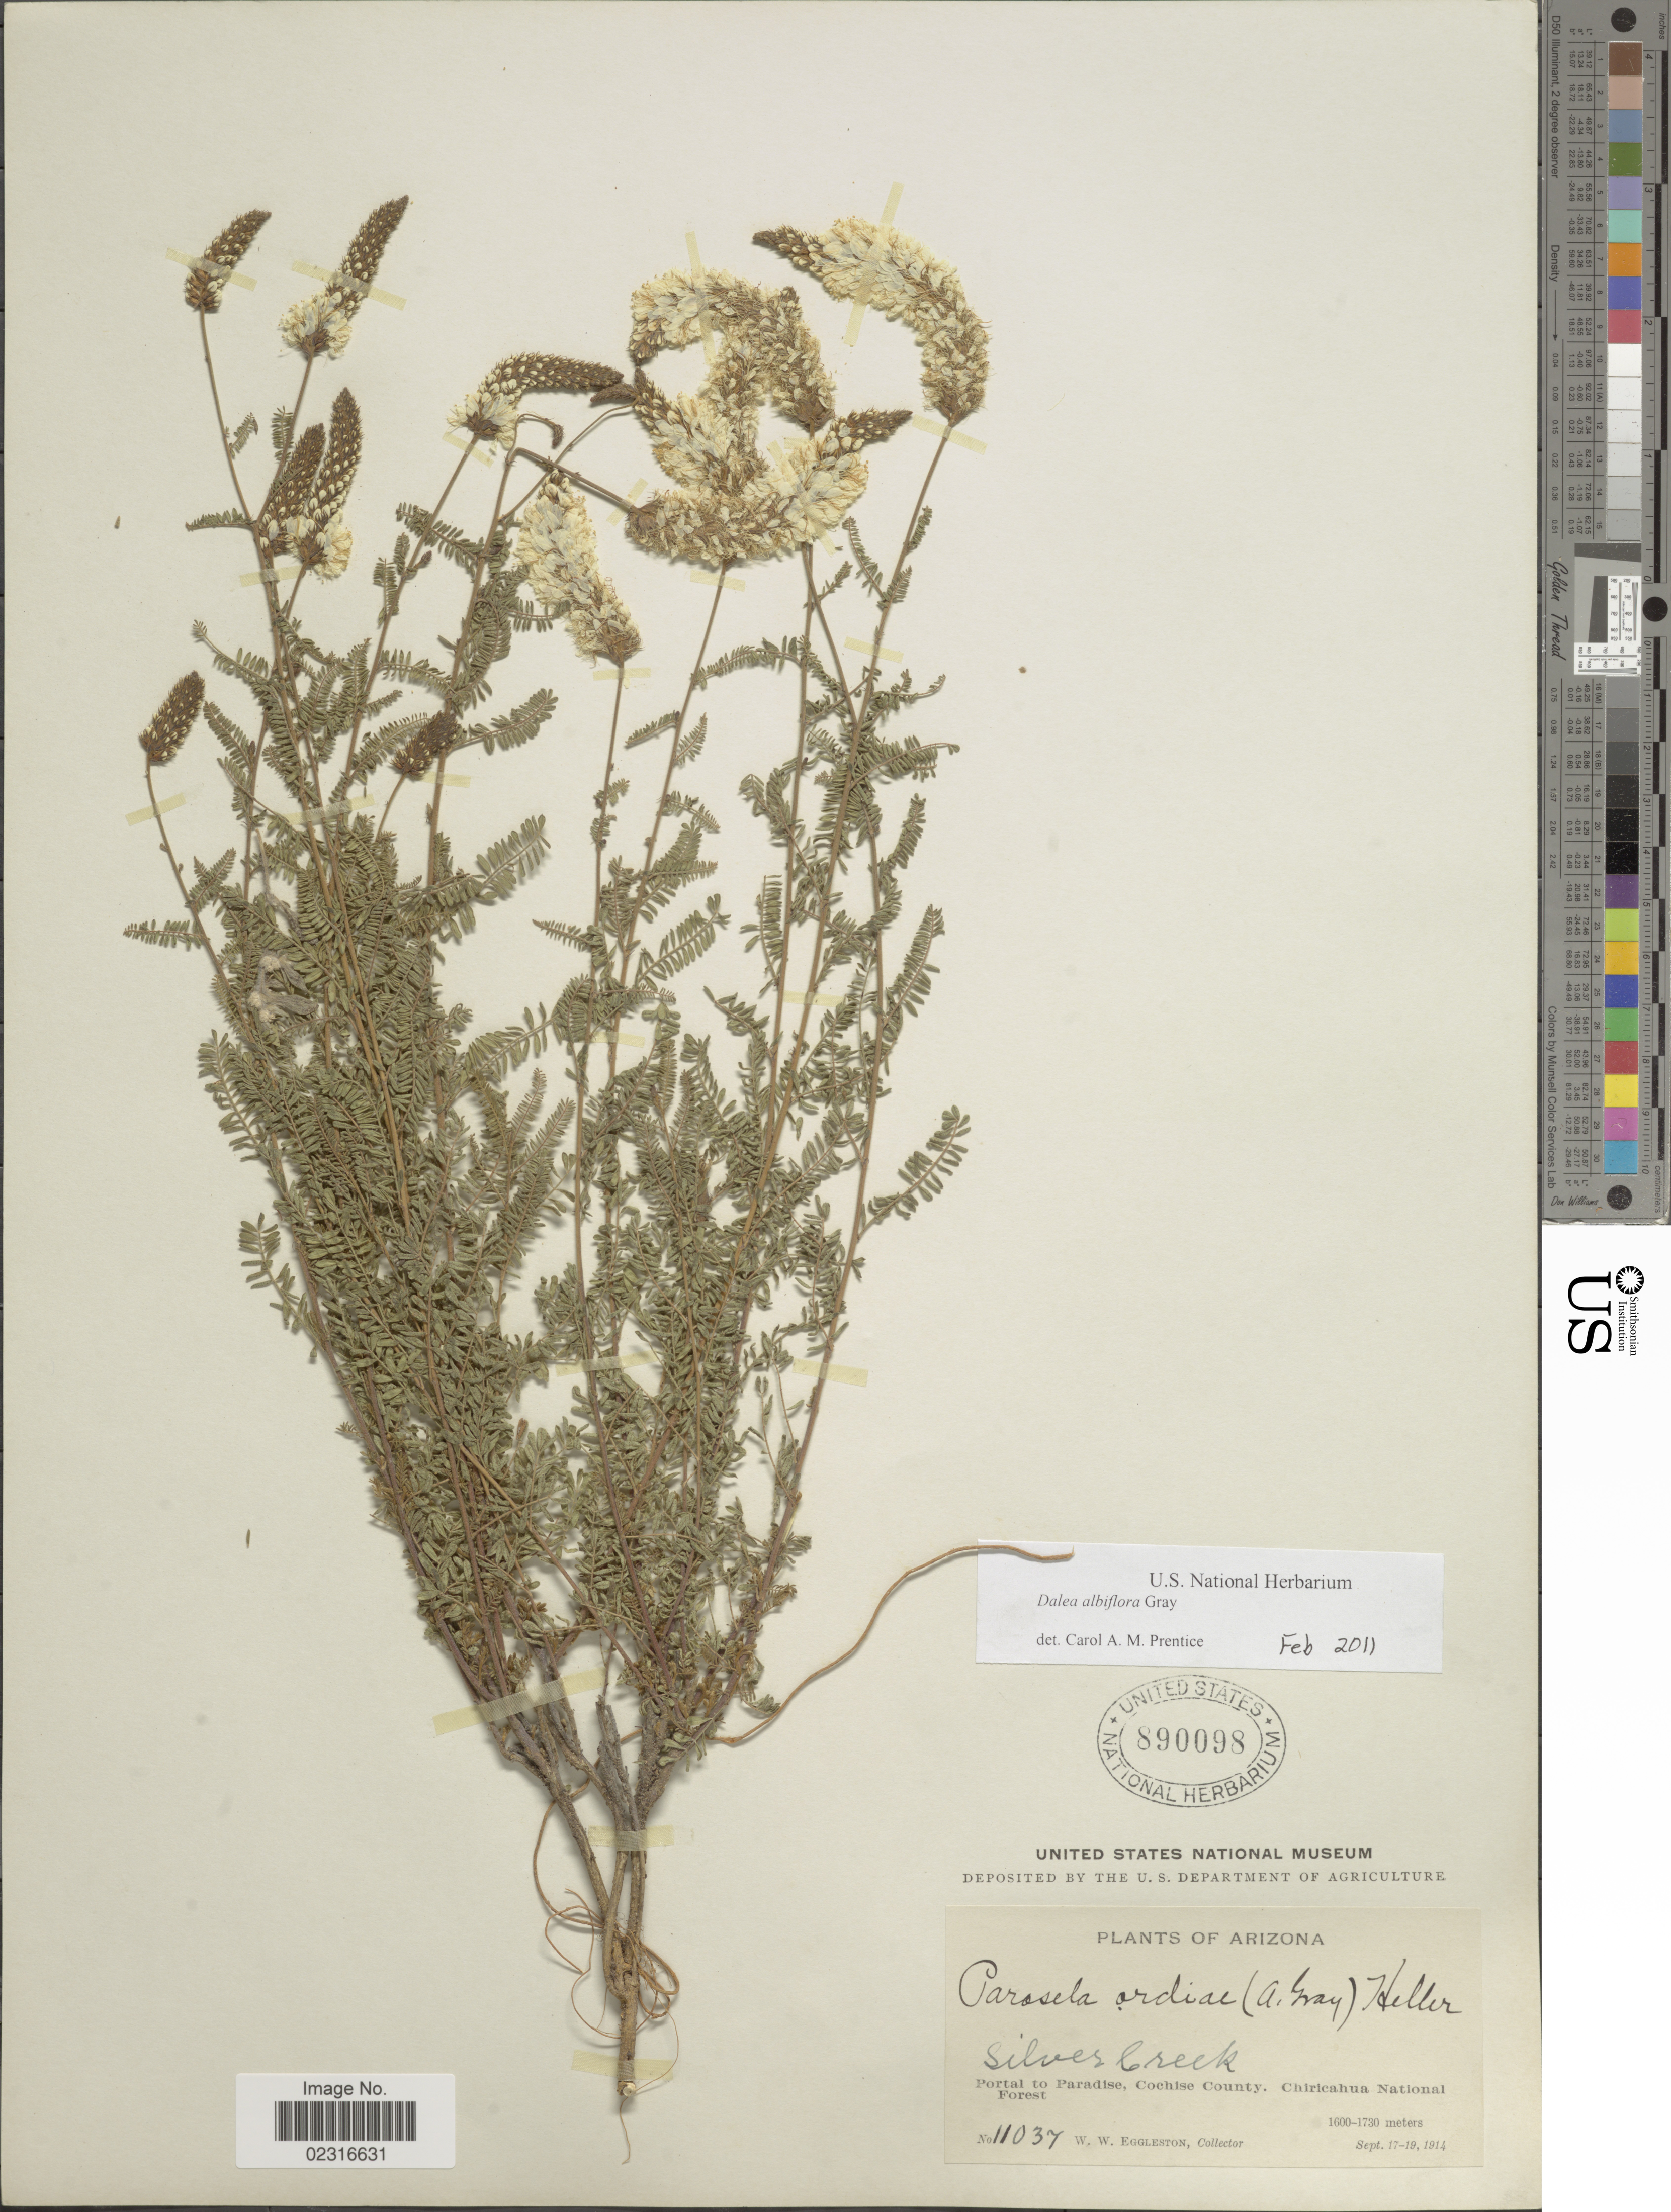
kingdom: Plantae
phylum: Tracheophyta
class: Magnoliopsida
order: Fabales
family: Fabaceae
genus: Dalea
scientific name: Dalea albiflora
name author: A. Gray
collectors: W. W. Eggleston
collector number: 11037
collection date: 1914-09-17/1914-09-19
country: United States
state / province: Arizona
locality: Silver Creek. Portal to Paradise, Cochise County. Chiricahua National Forest.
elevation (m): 1600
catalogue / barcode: US 890098